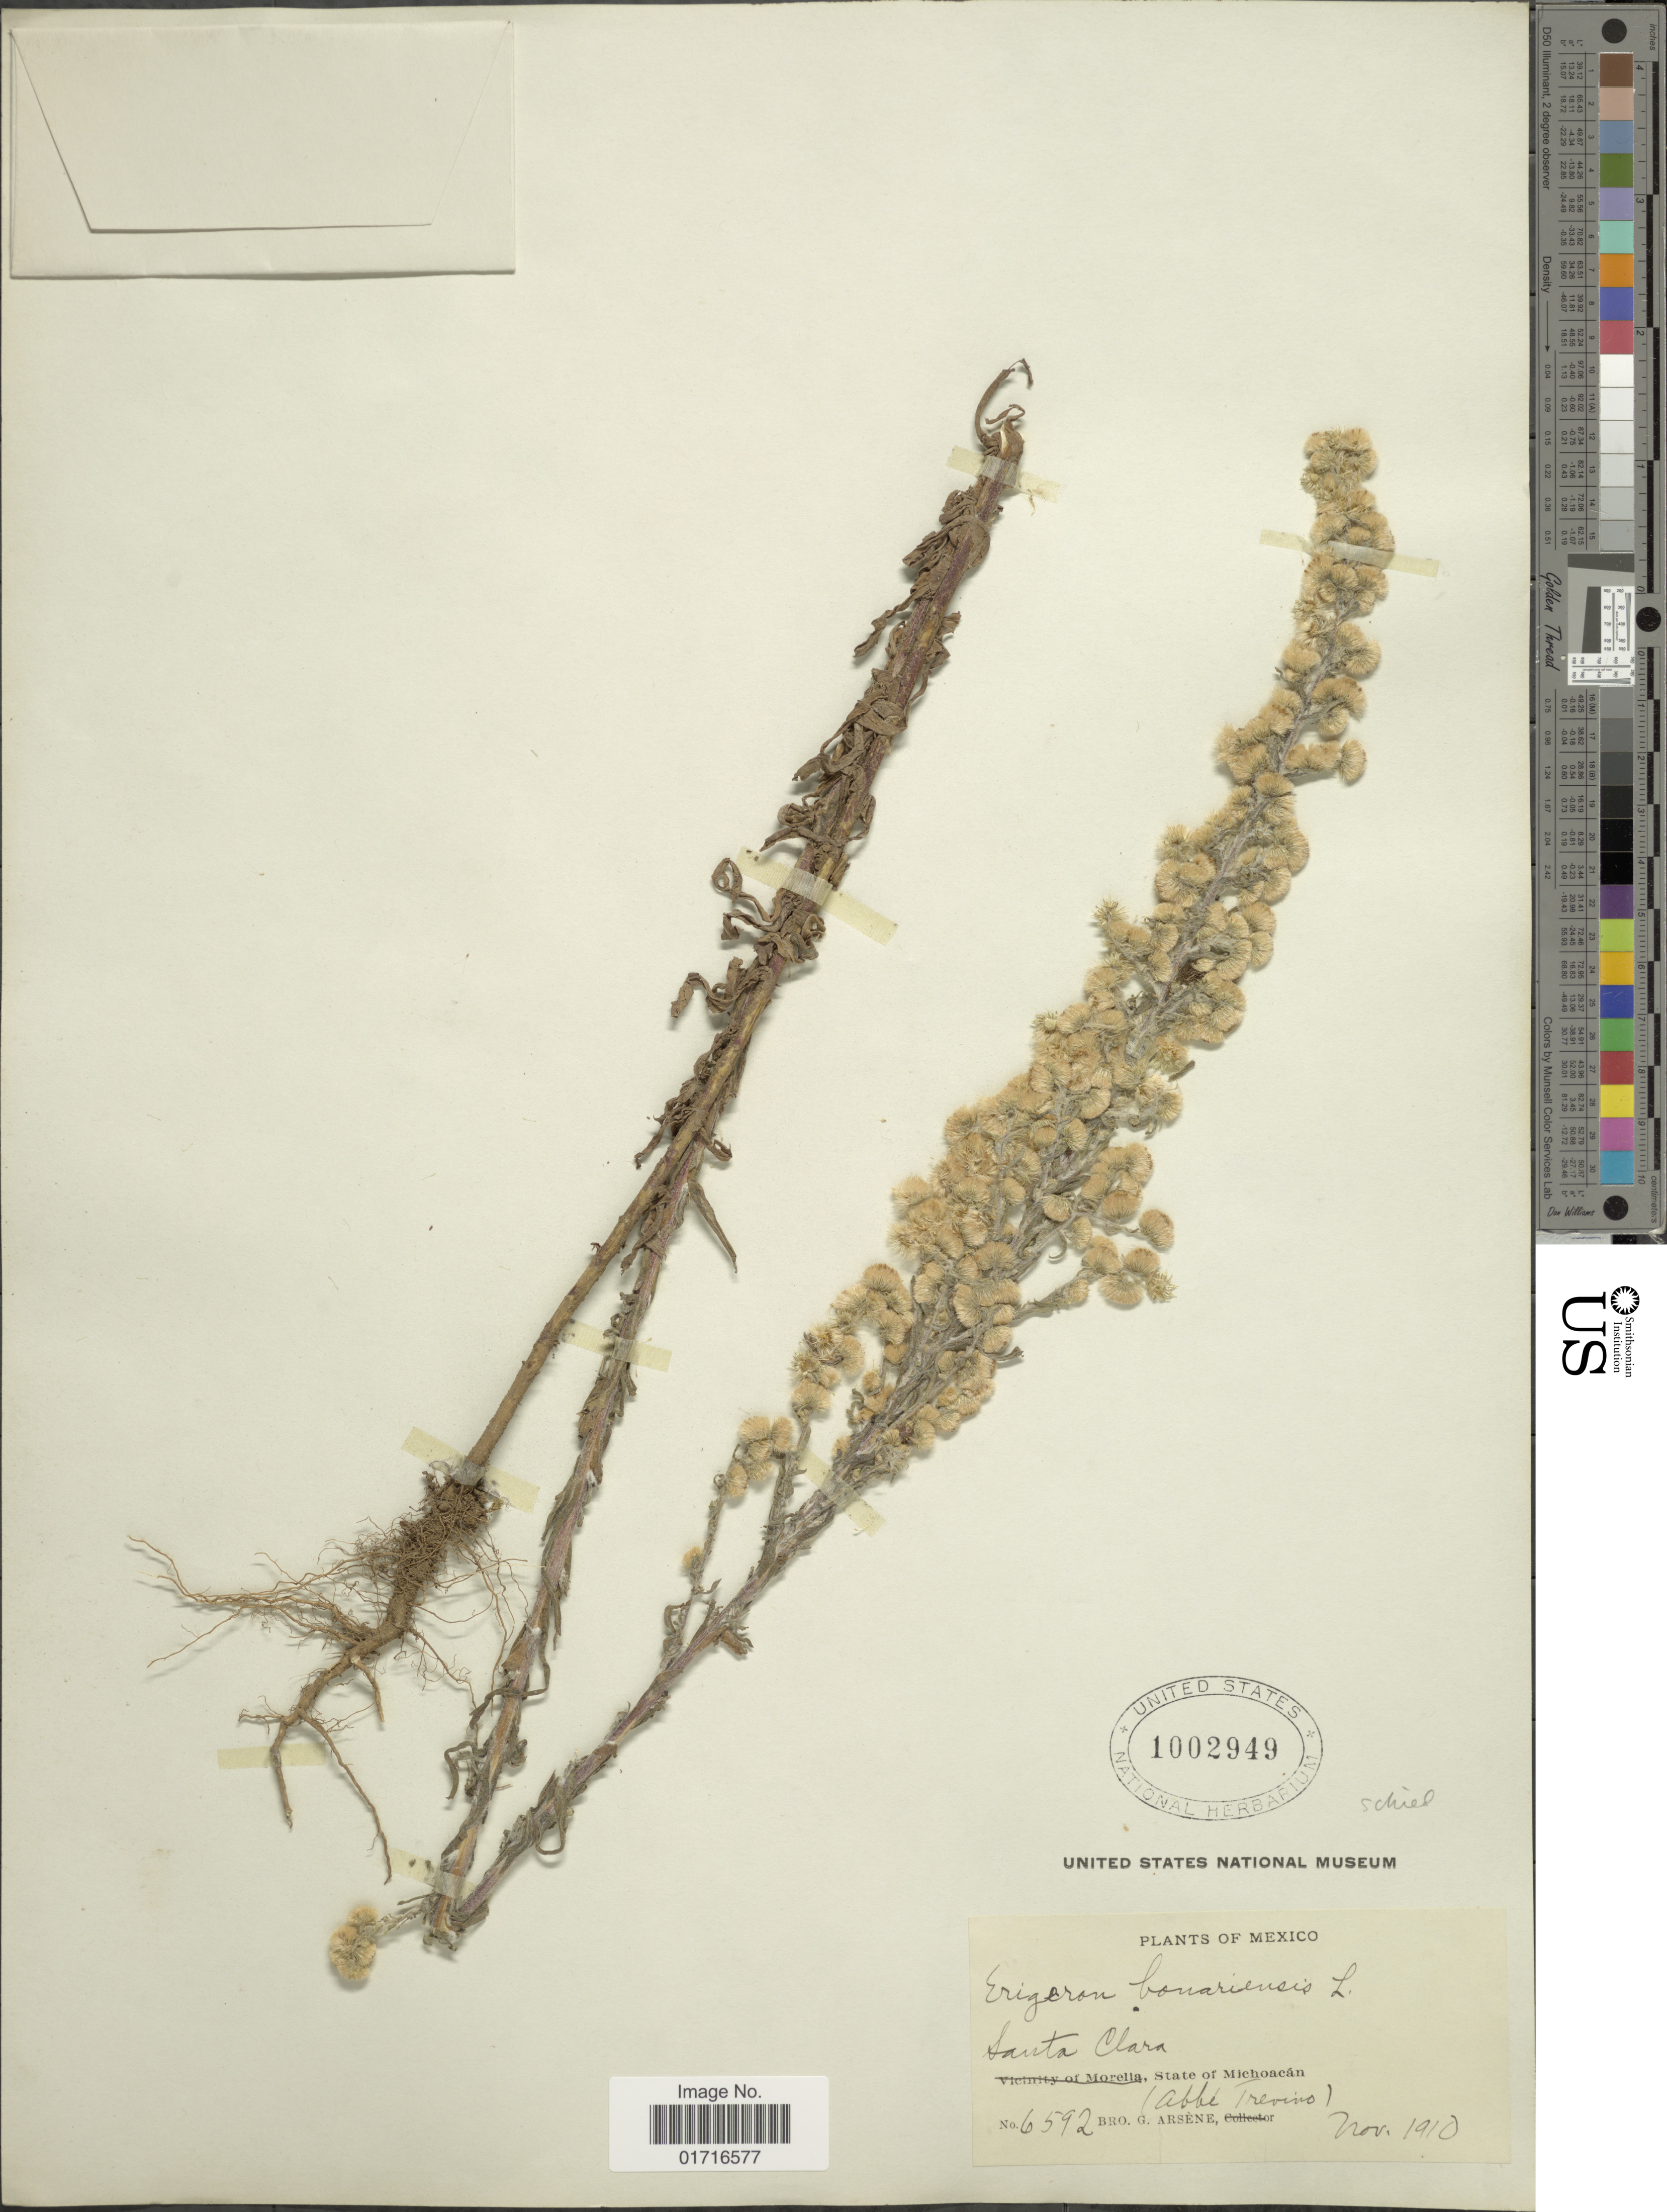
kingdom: Plantae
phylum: Tracheophyta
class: Magnoliopsida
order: Asterales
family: Asteraceae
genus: Conyza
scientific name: Conyza schiedeana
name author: (Less.) Cronq.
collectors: A. Trevino & Bro. G. Arsène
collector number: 6592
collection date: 1910-11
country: Mexico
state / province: Michoacán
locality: Santa Clara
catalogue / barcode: US 1002949